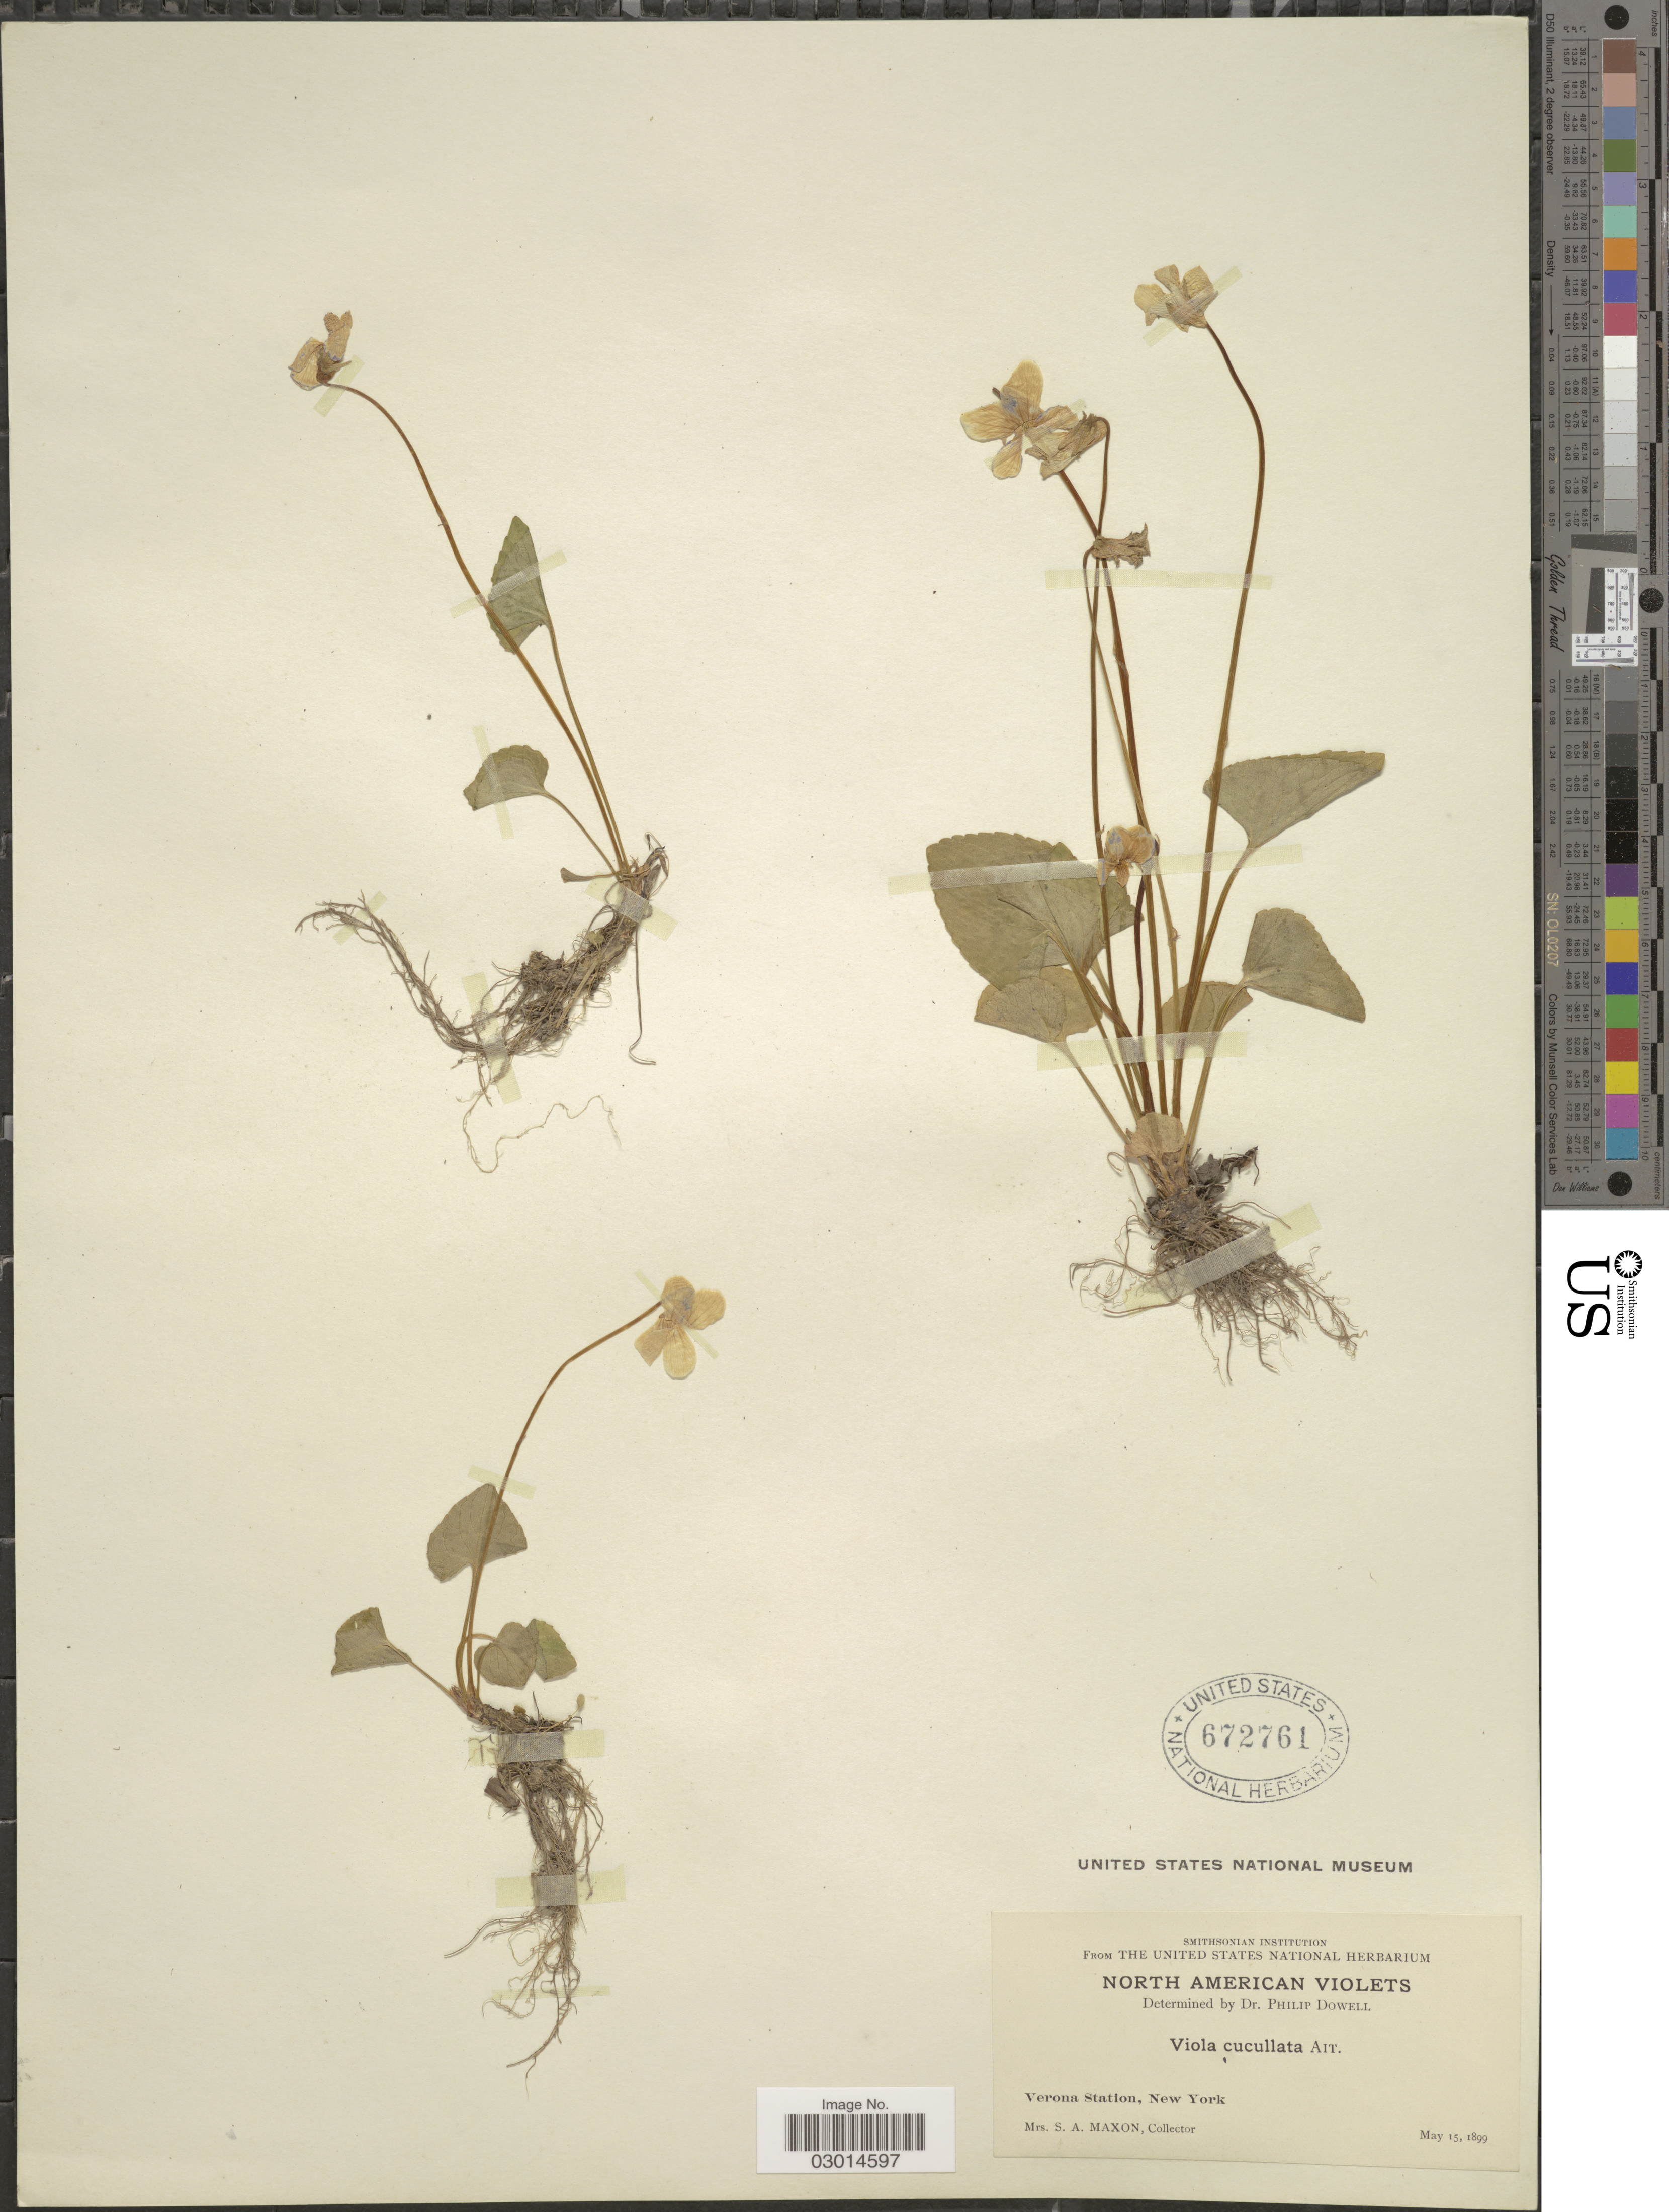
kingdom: Plantae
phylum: Tracheophyta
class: Magnoliopsida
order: Malpighiales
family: Violaceae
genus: Viola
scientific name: Viola cucullata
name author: Aiton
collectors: S. Maxon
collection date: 1899-05-15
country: United States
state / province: New York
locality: Verona Station.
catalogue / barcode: US 672761